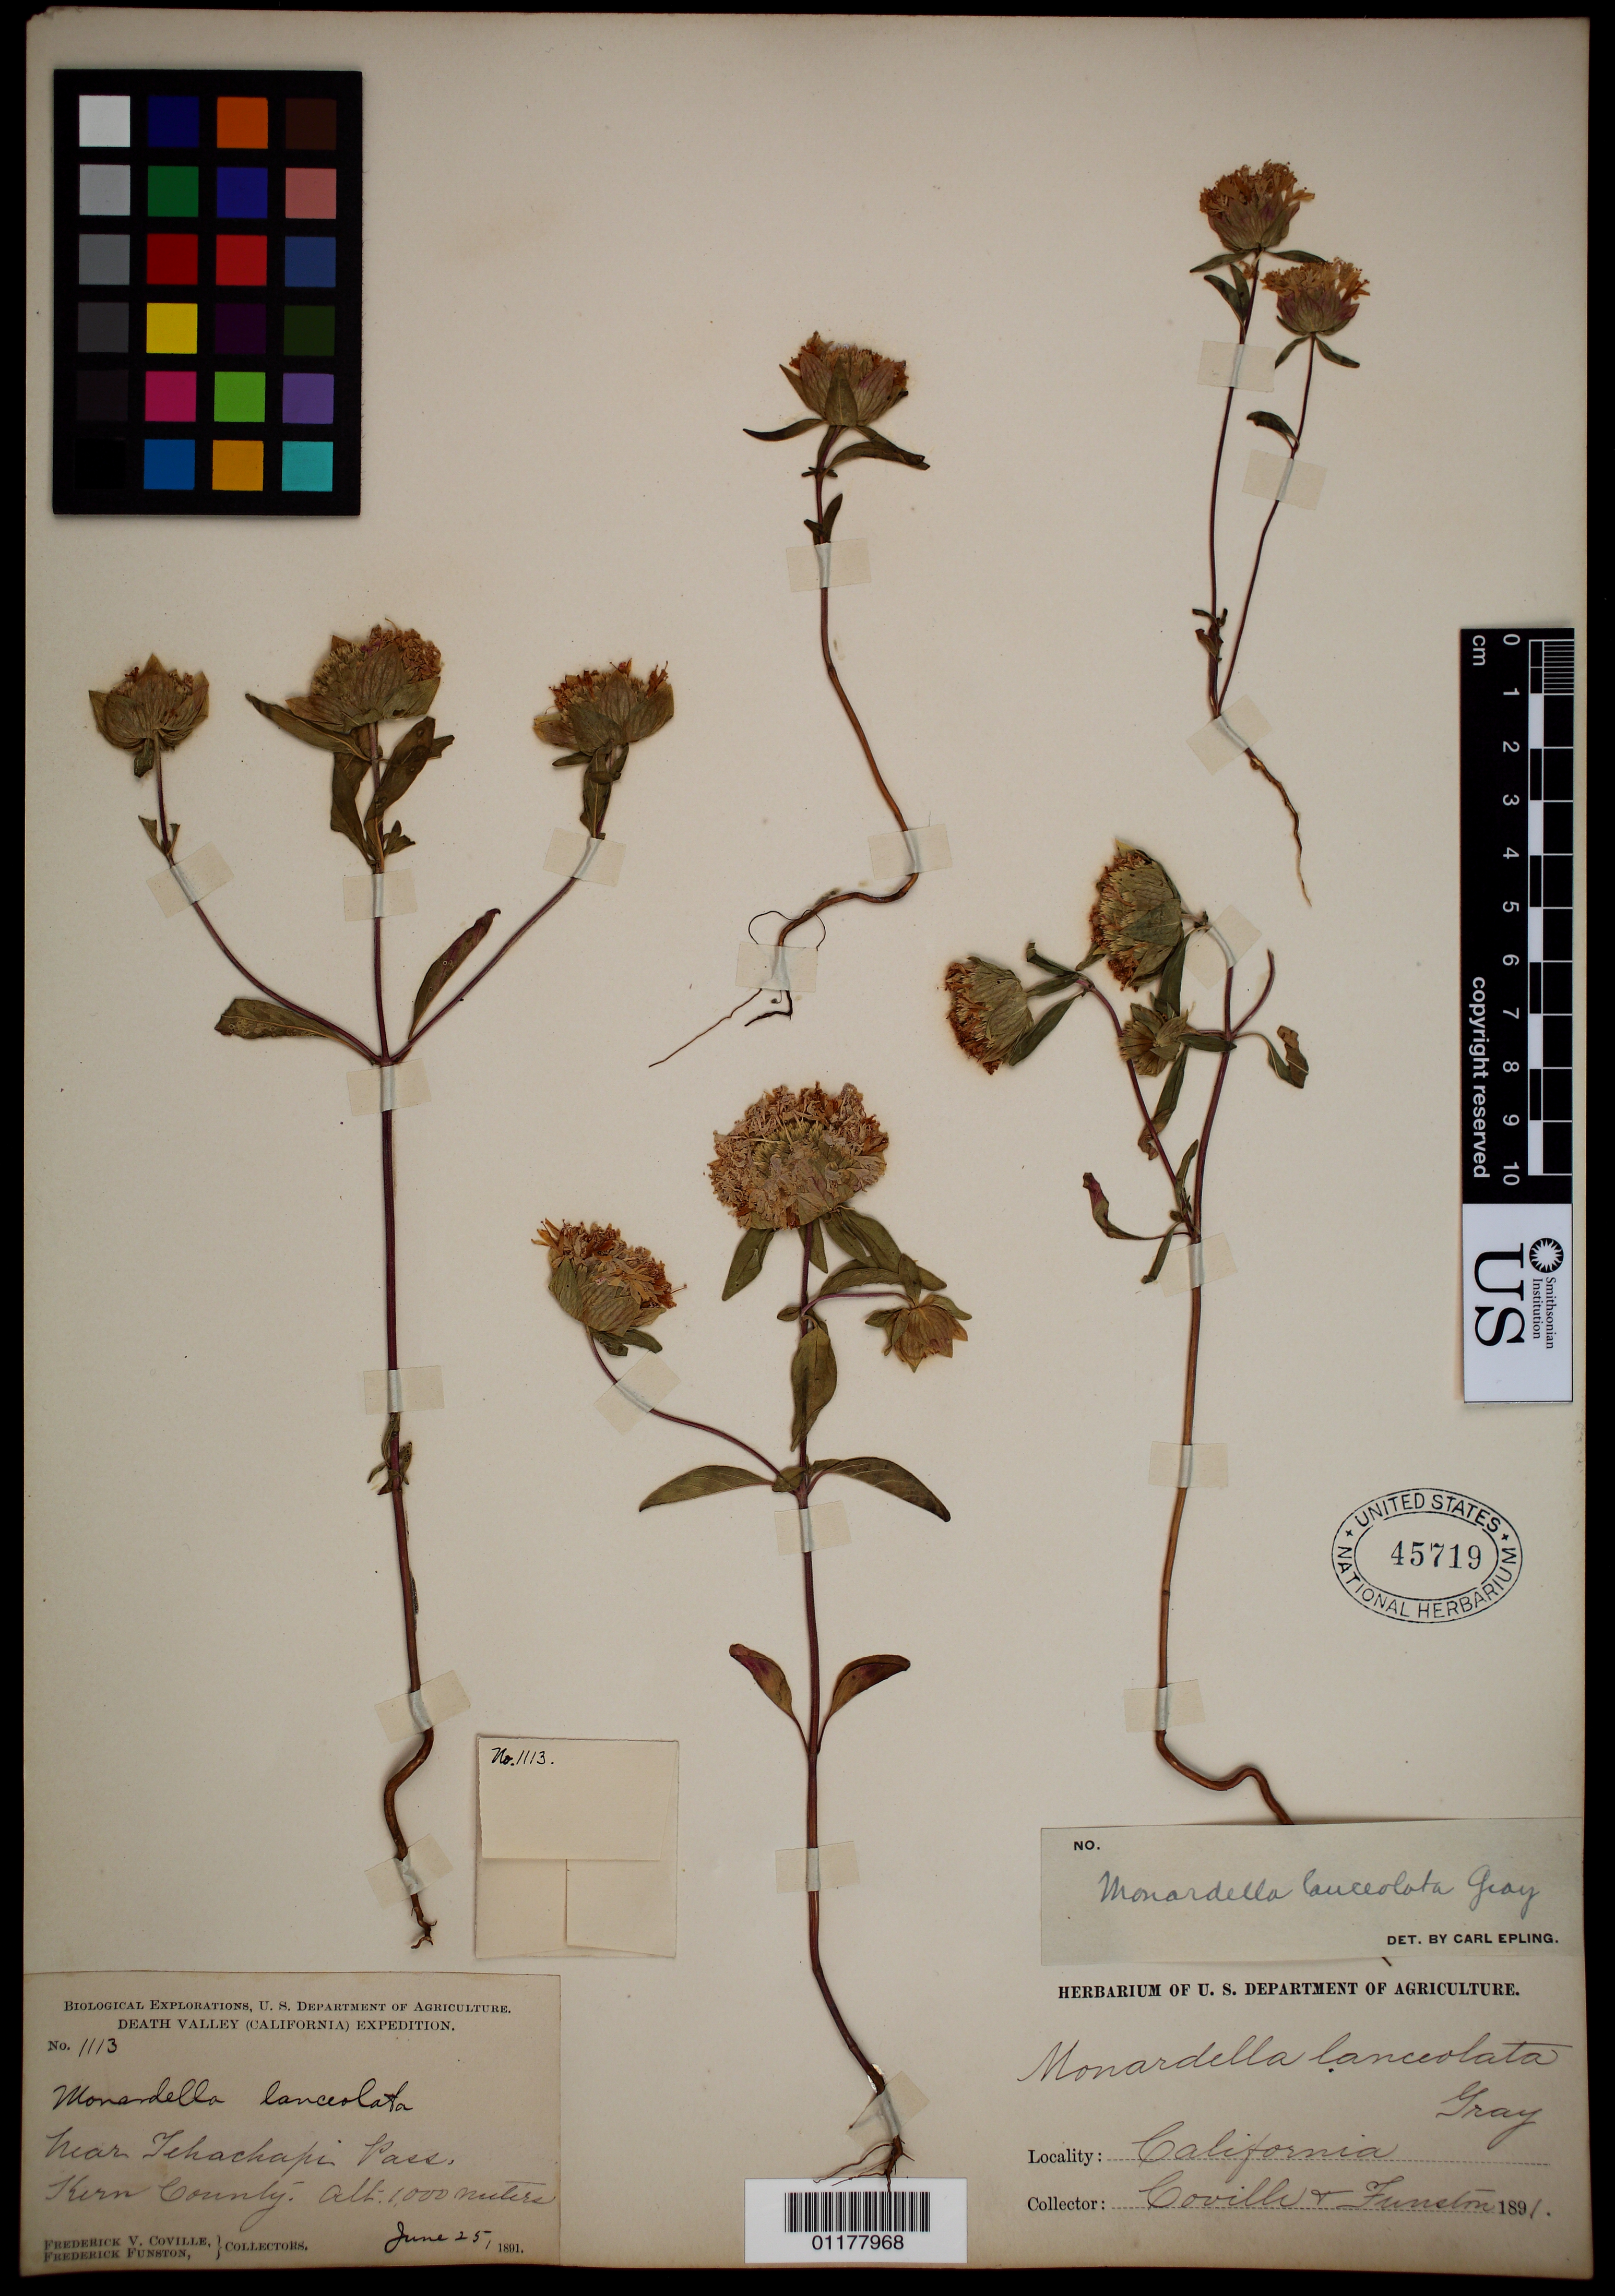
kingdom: Plantae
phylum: Tracheophyta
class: Magnoliopsida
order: Lamiales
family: Lamiaceae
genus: Monardella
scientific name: Monardella lanceolata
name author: A. Gray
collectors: F. V. Coville & F. Funston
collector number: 1113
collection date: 1891-06-25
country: United States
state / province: California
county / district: Kern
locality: Tehachapi Pass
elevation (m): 1000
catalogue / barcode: US 45719